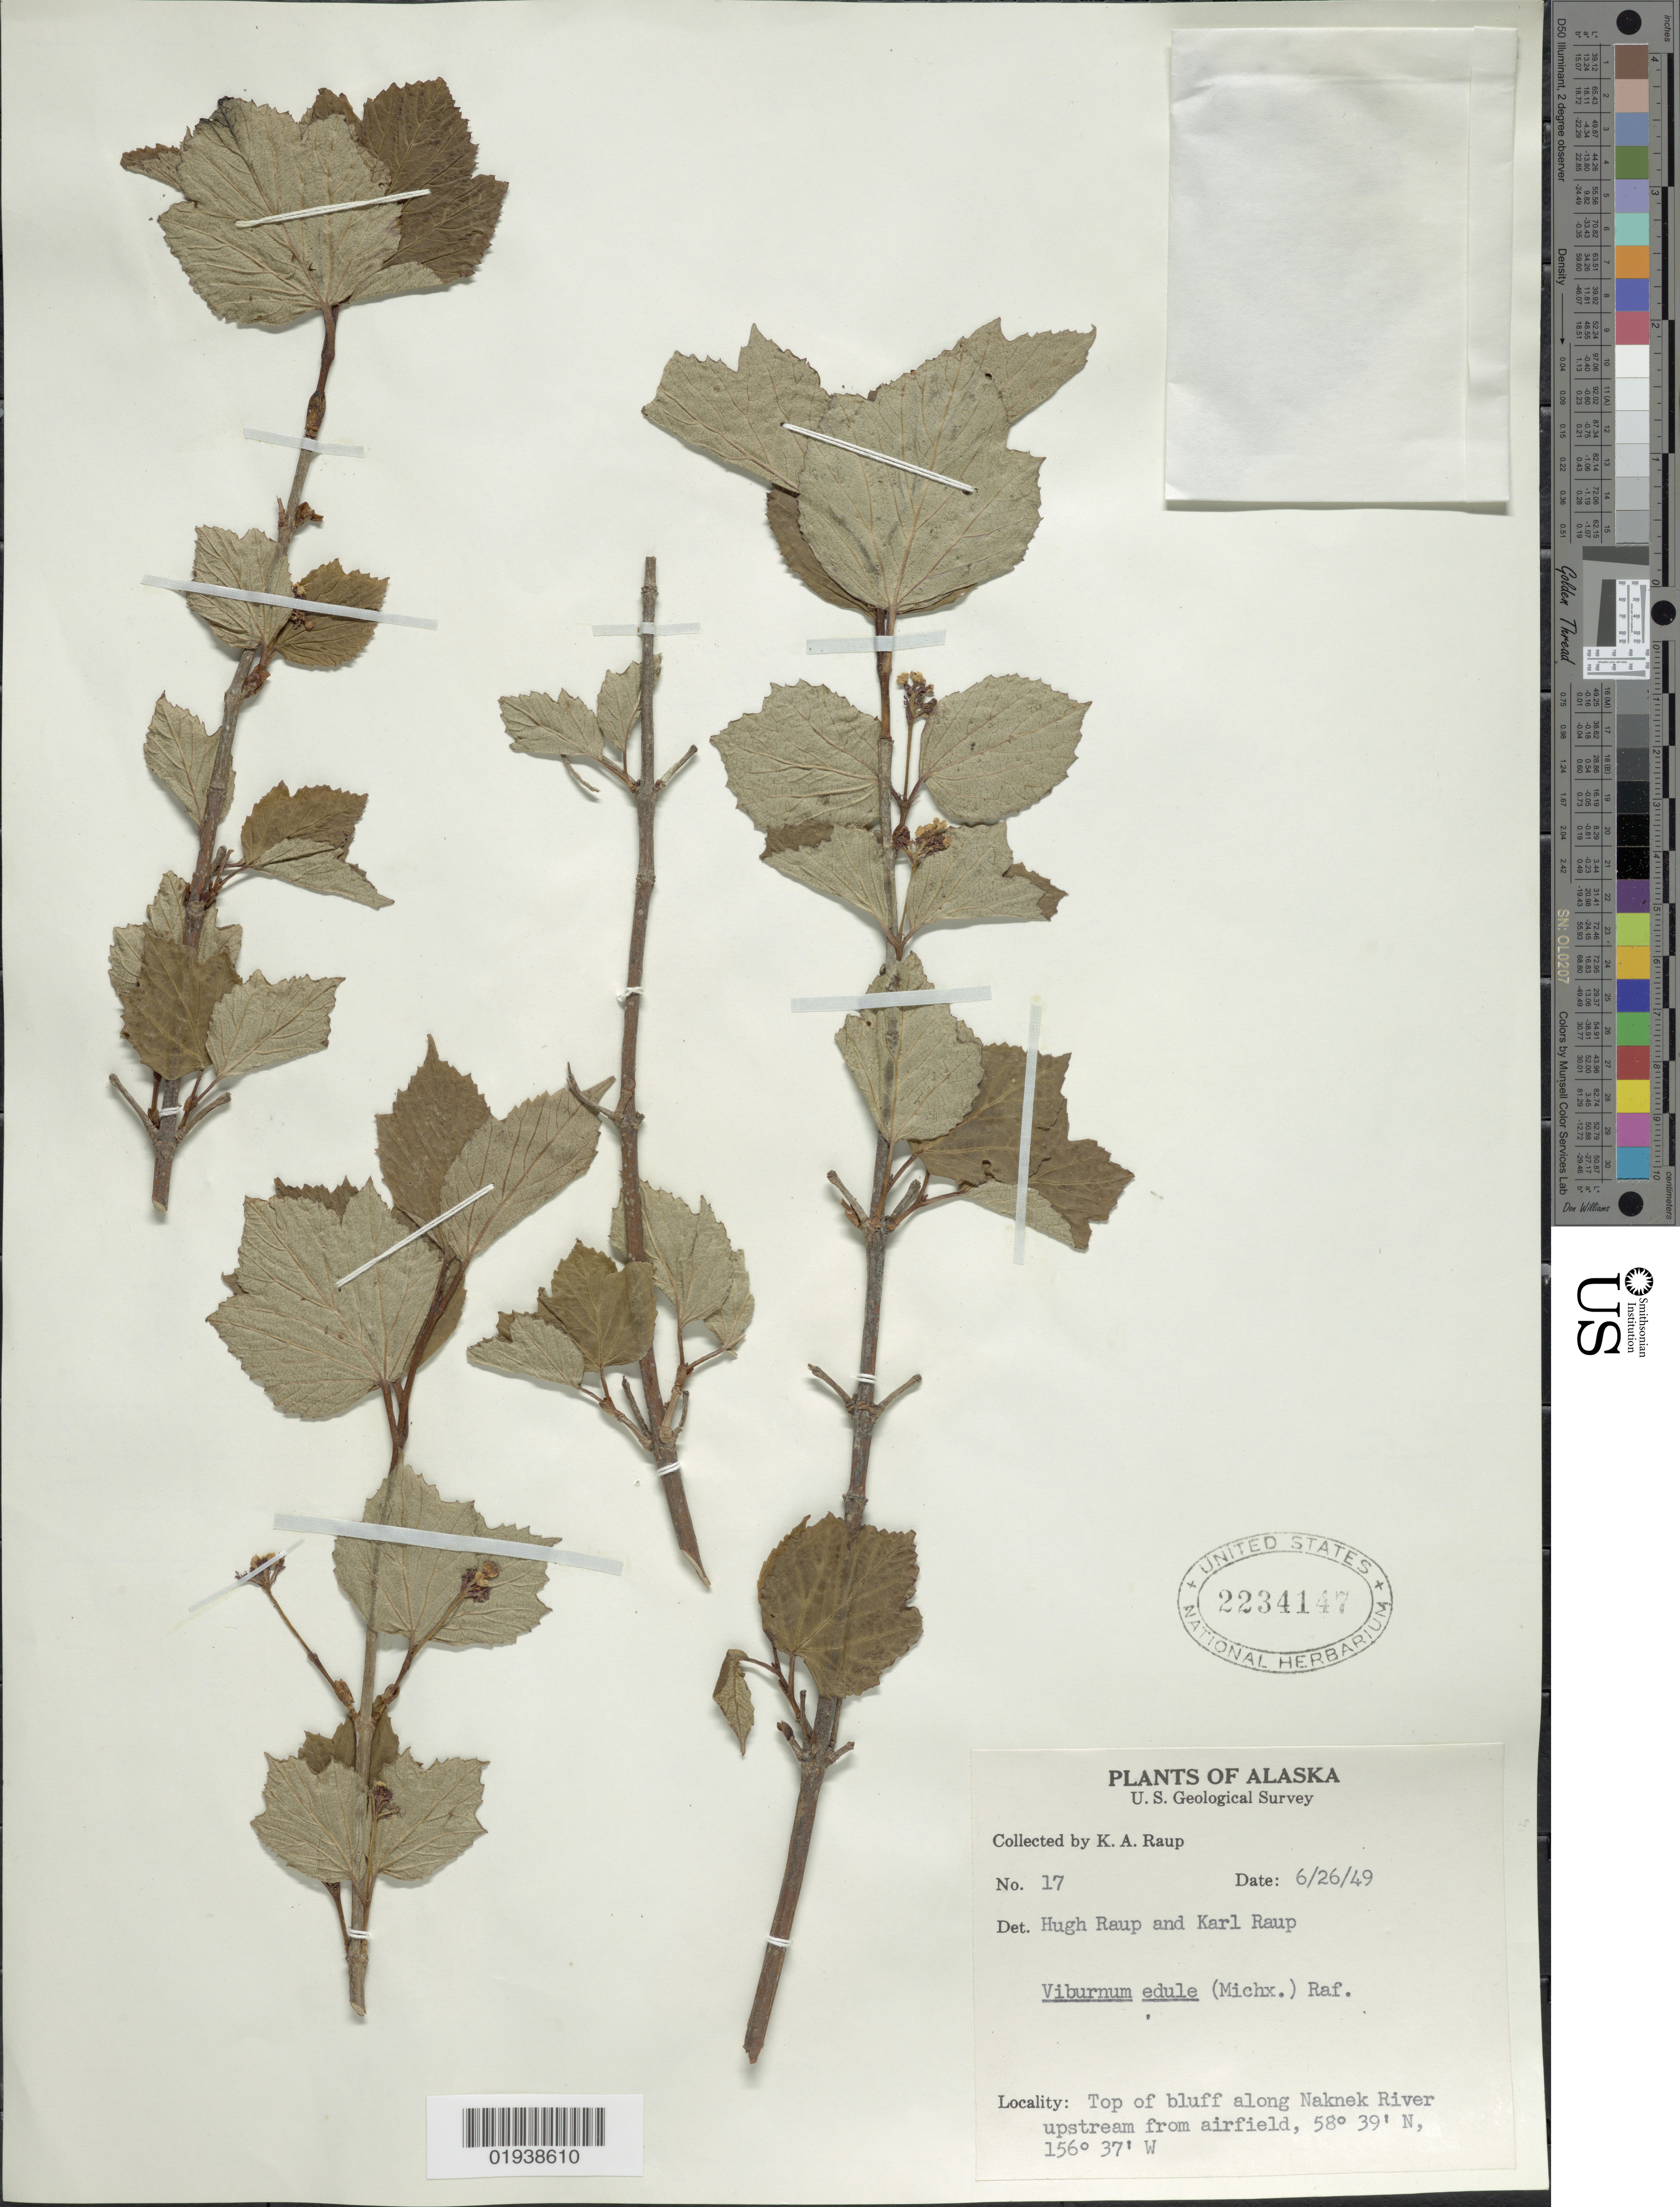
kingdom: Plantae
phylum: Tracheophyta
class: Magnoliopsida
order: Dipsacales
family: Viburnaceae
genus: Viburnum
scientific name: Viburnum edule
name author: (Michx.) Raf.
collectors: K. Raup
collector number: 17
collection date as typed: Transcribed d/m/y: 26/6/49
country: United States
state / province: Alaska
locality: Top of bluff along Naknek River upstream from airfield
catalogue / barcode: US 2234147